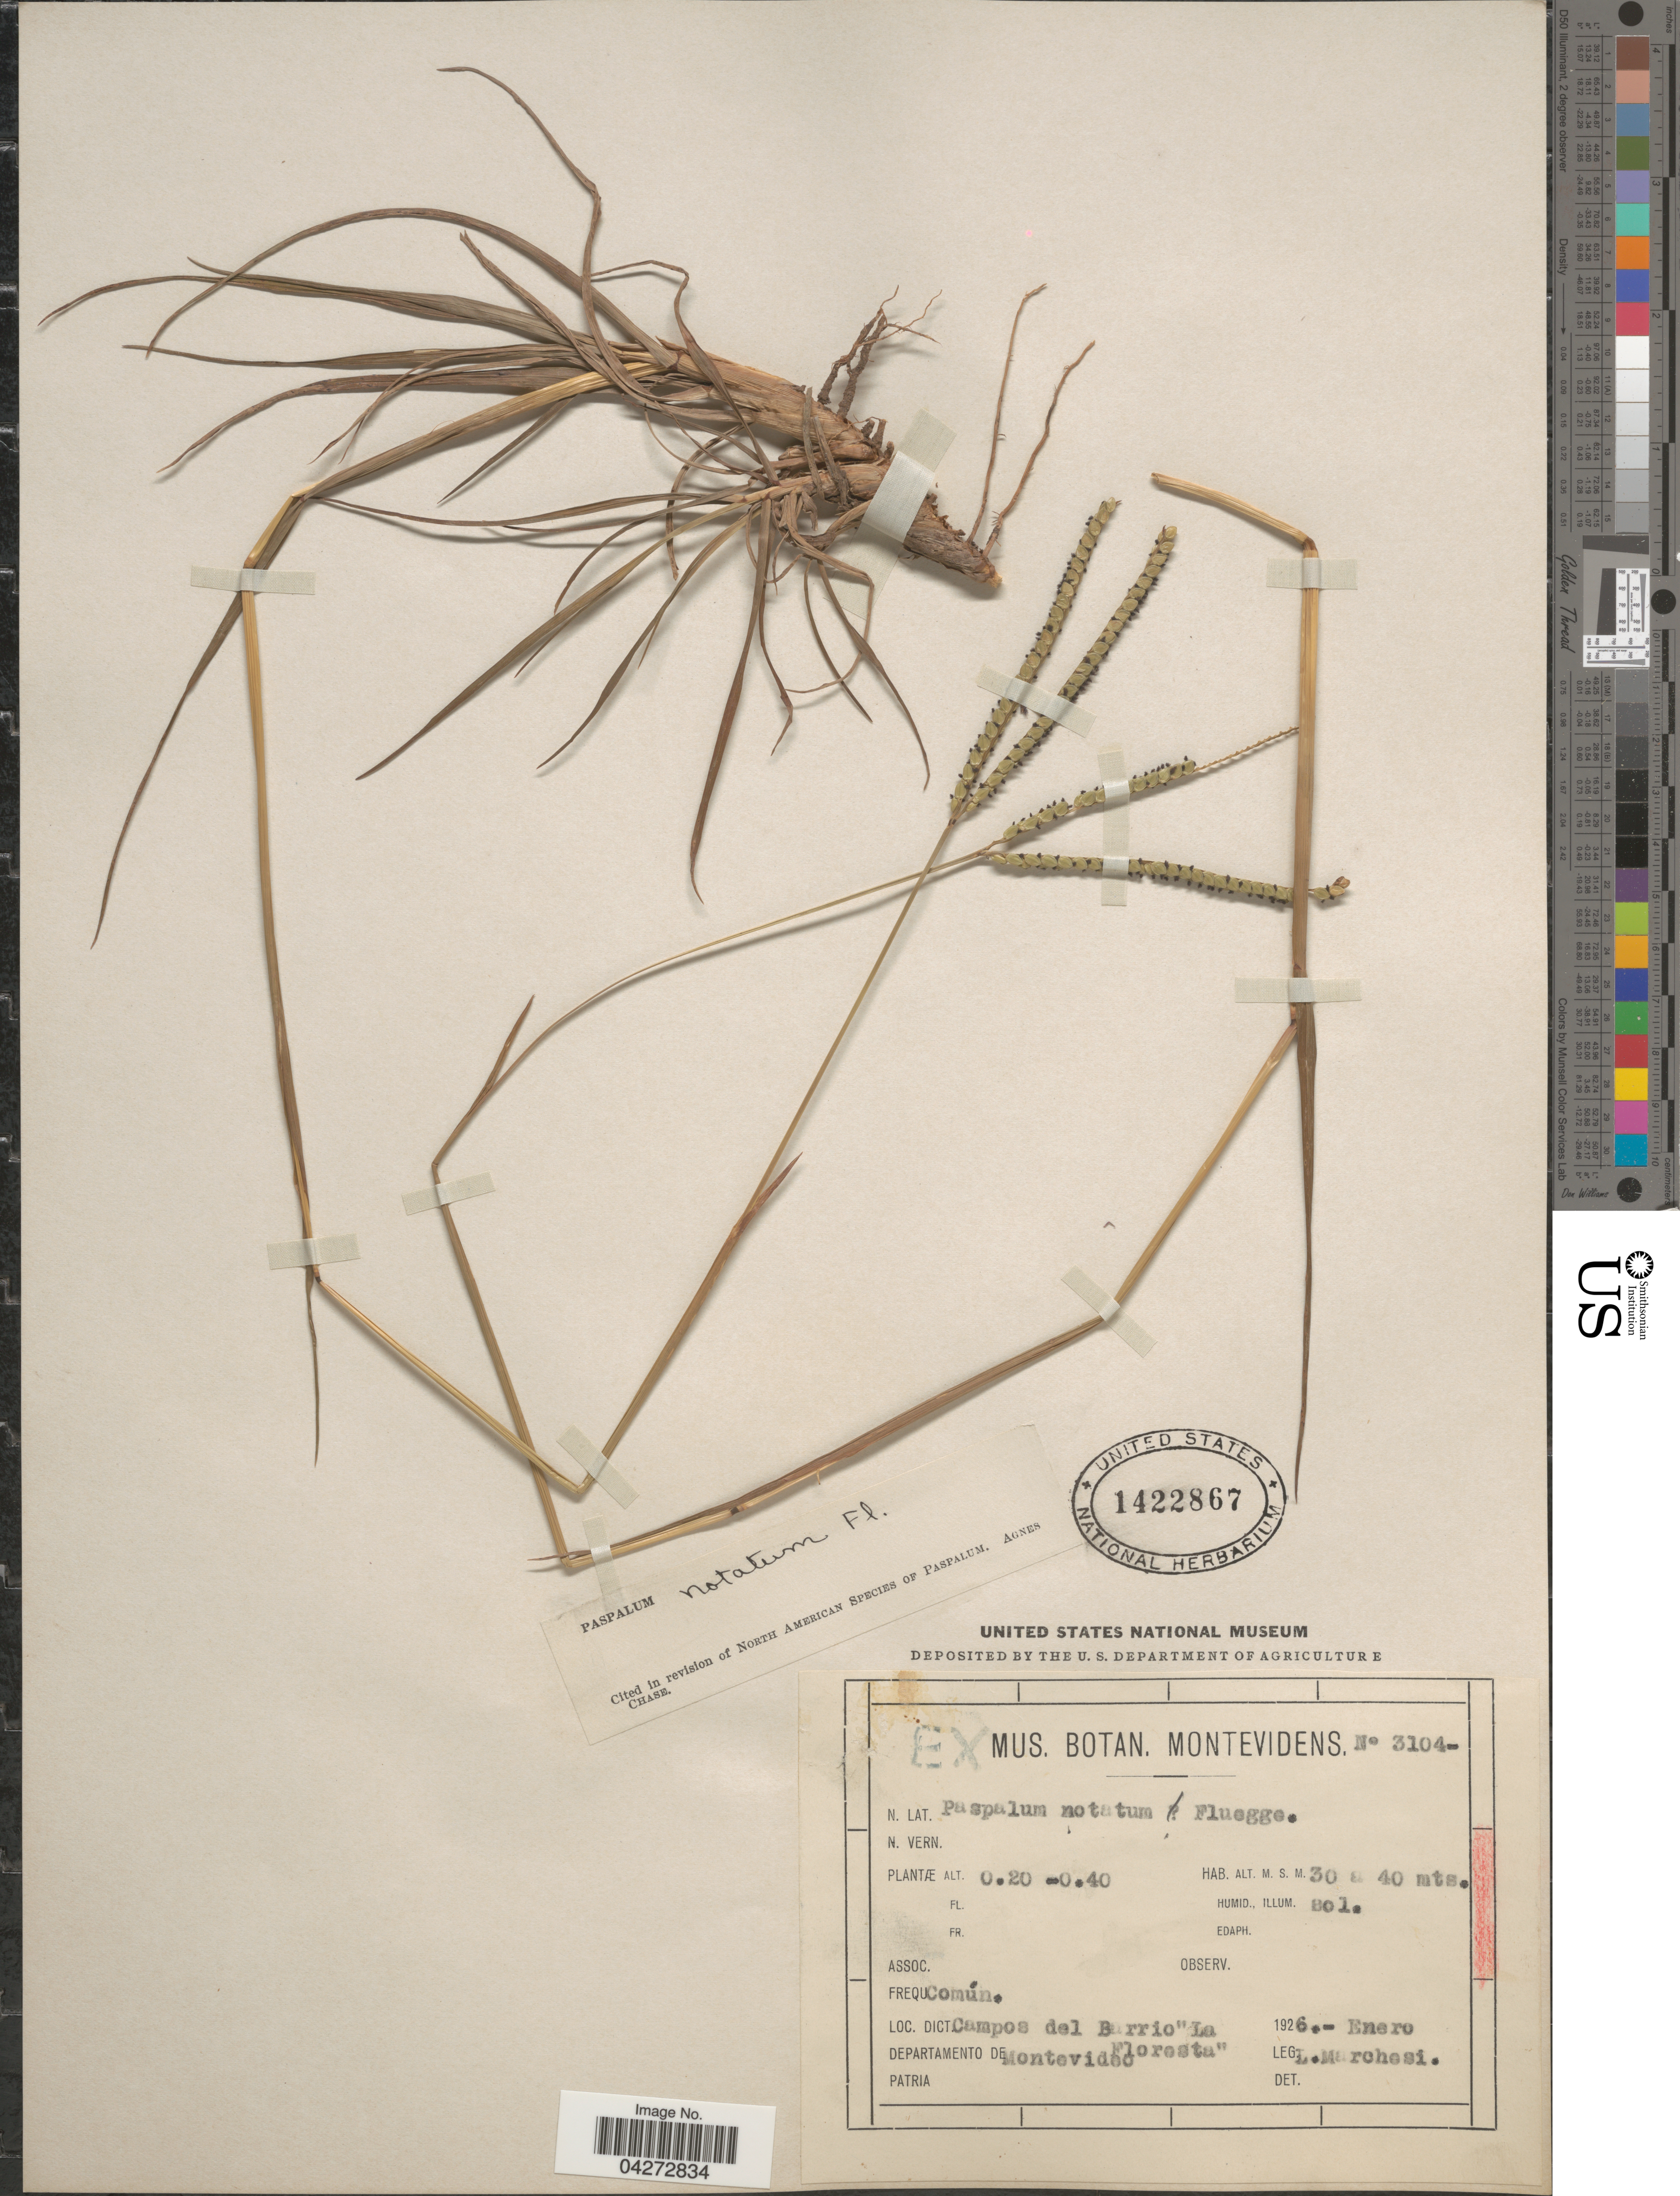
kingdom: Plantae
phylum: Tracheophyta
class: Liliopsida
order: Poales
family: Poaceae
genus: Paspalum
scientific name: Paspalum notatum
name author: Flüggé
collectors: L. Marchesi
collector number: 3104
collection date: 1926-01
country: Uruguay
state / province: Montevideo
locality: Campos del Barrio "La Floresta". Departamento de Montevideo.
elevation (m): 30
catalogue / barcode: US 1422867